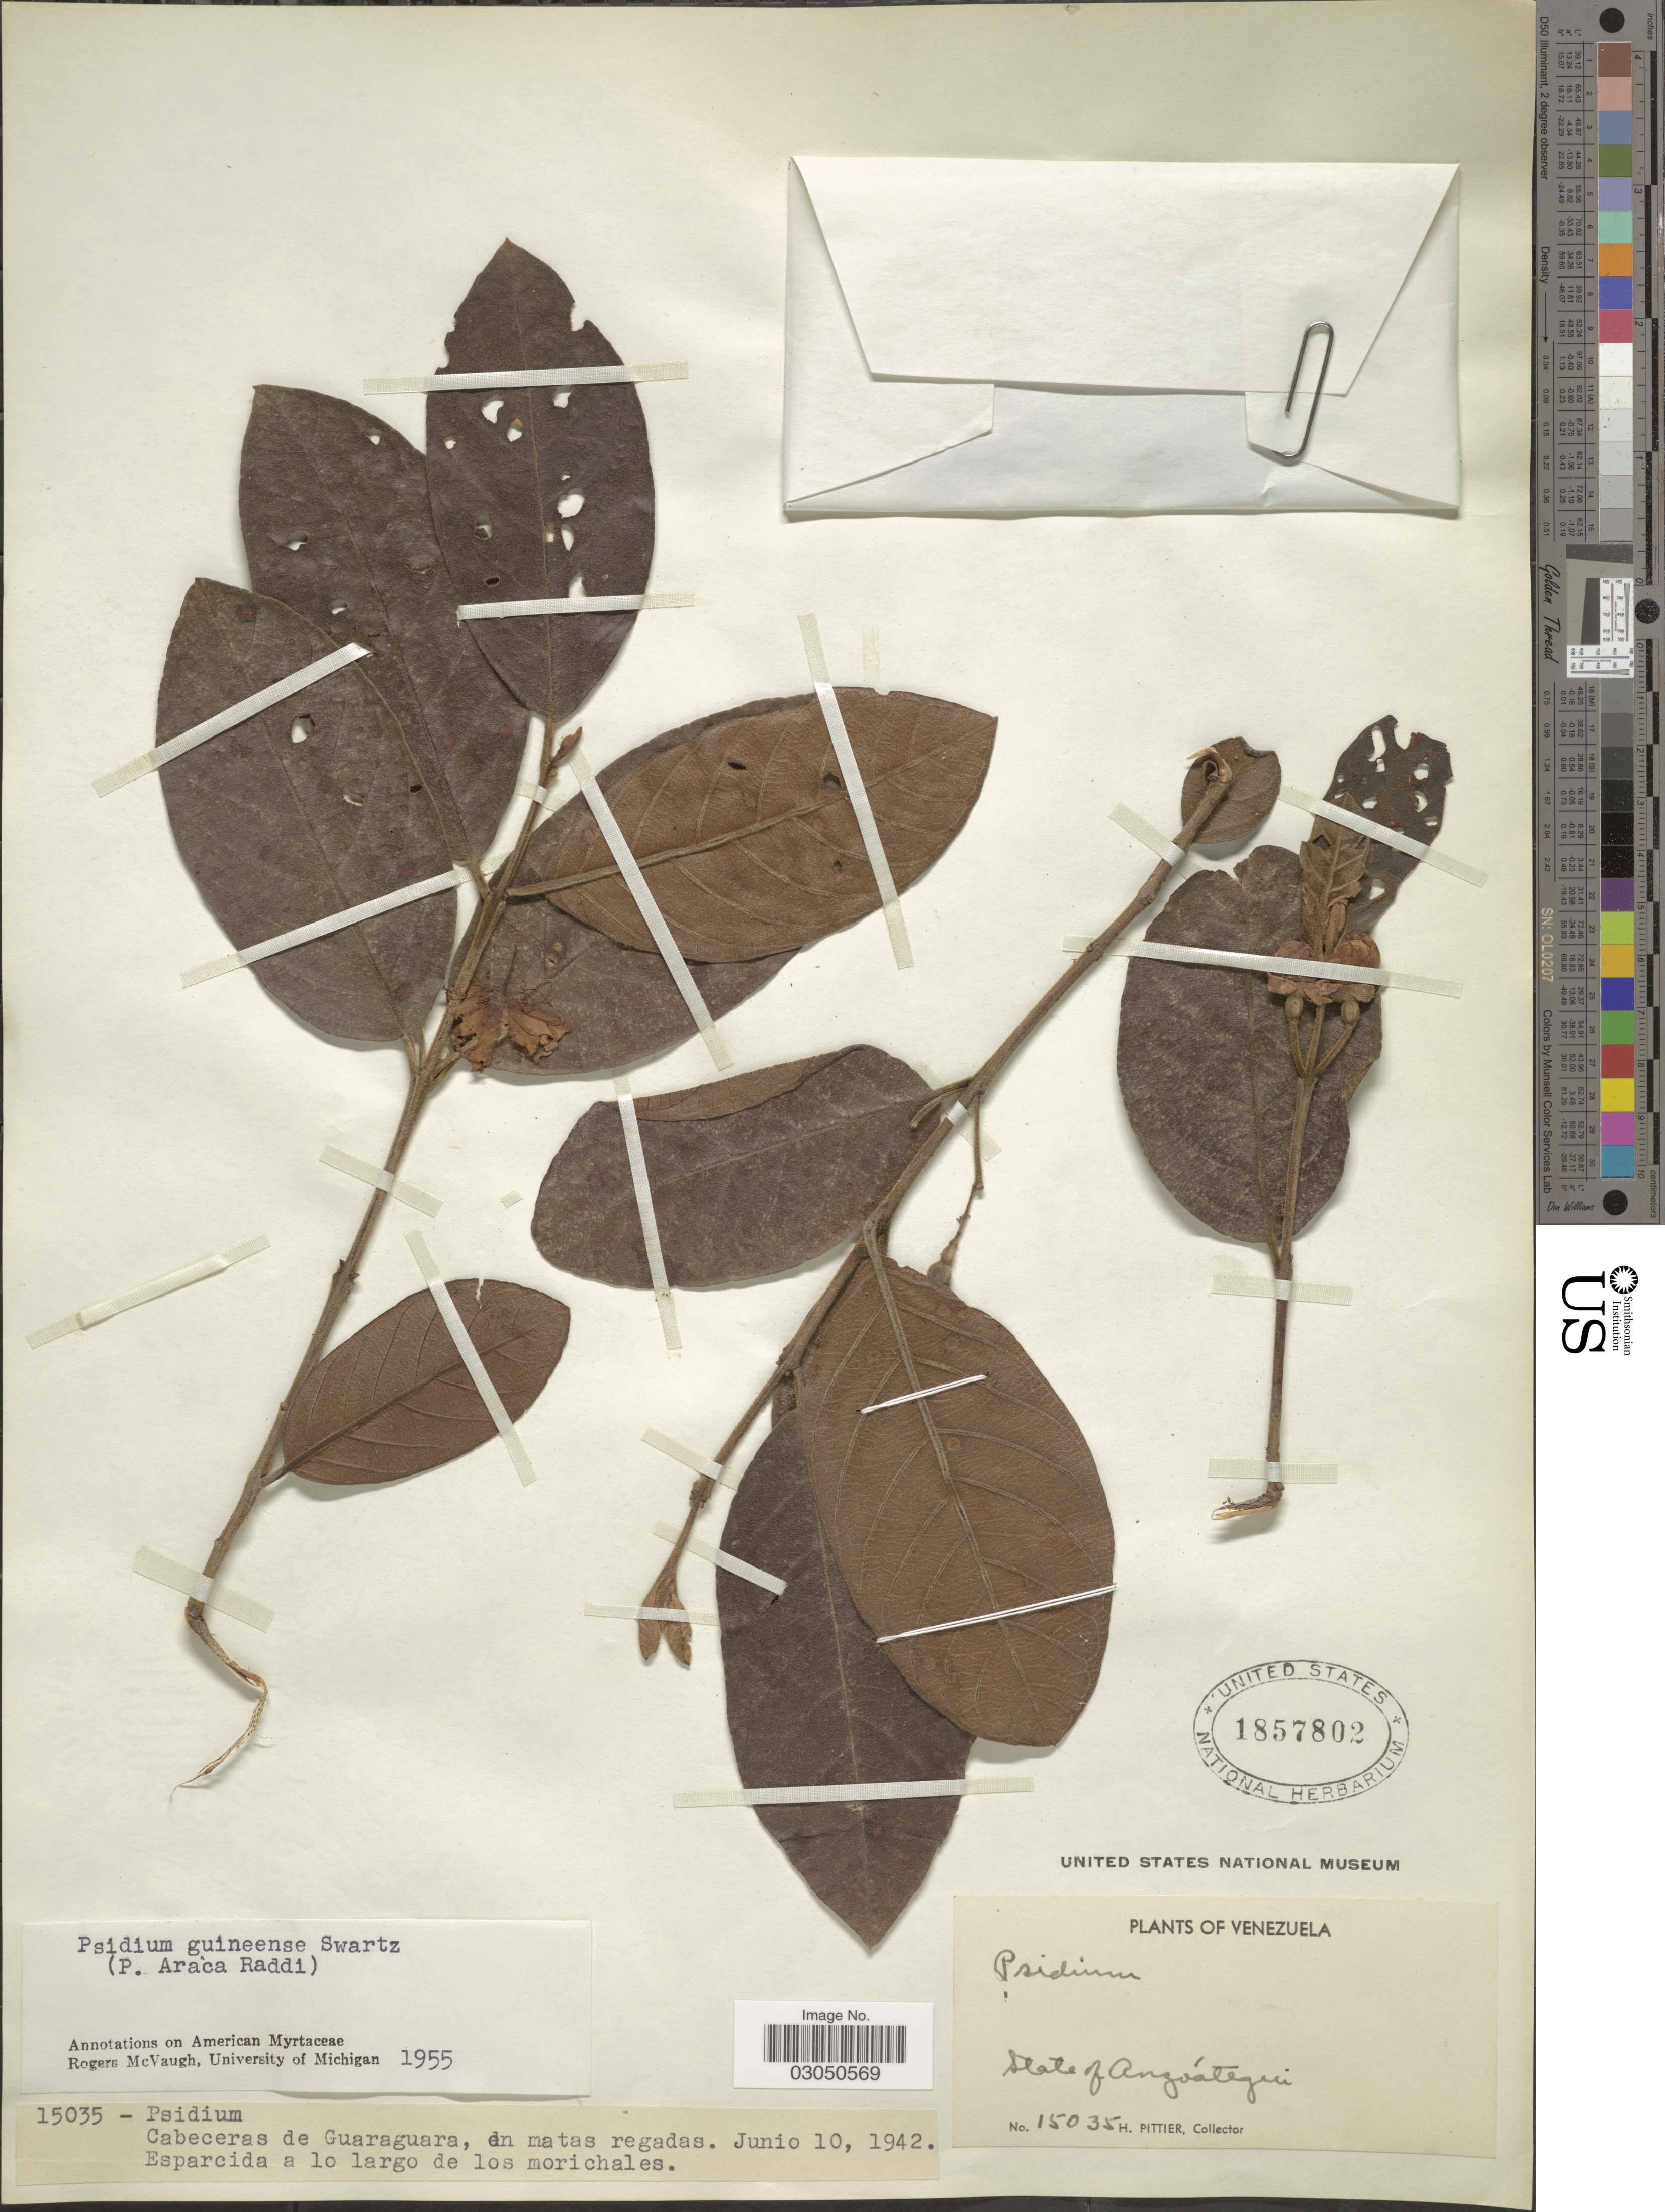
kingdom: Plantae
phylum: Tracheophyta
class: Magnoliopsida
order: Myrtales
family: Myrtaceae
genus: Psidium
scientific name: Psidium guineense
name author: Sw.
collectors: H. F. Pittier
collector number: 15035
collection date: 1942-06-10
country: Venezuela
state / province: Anzoategui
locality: State of Anzoátegui. Cabeceras de Guaraguara.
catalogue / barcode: US 1857802